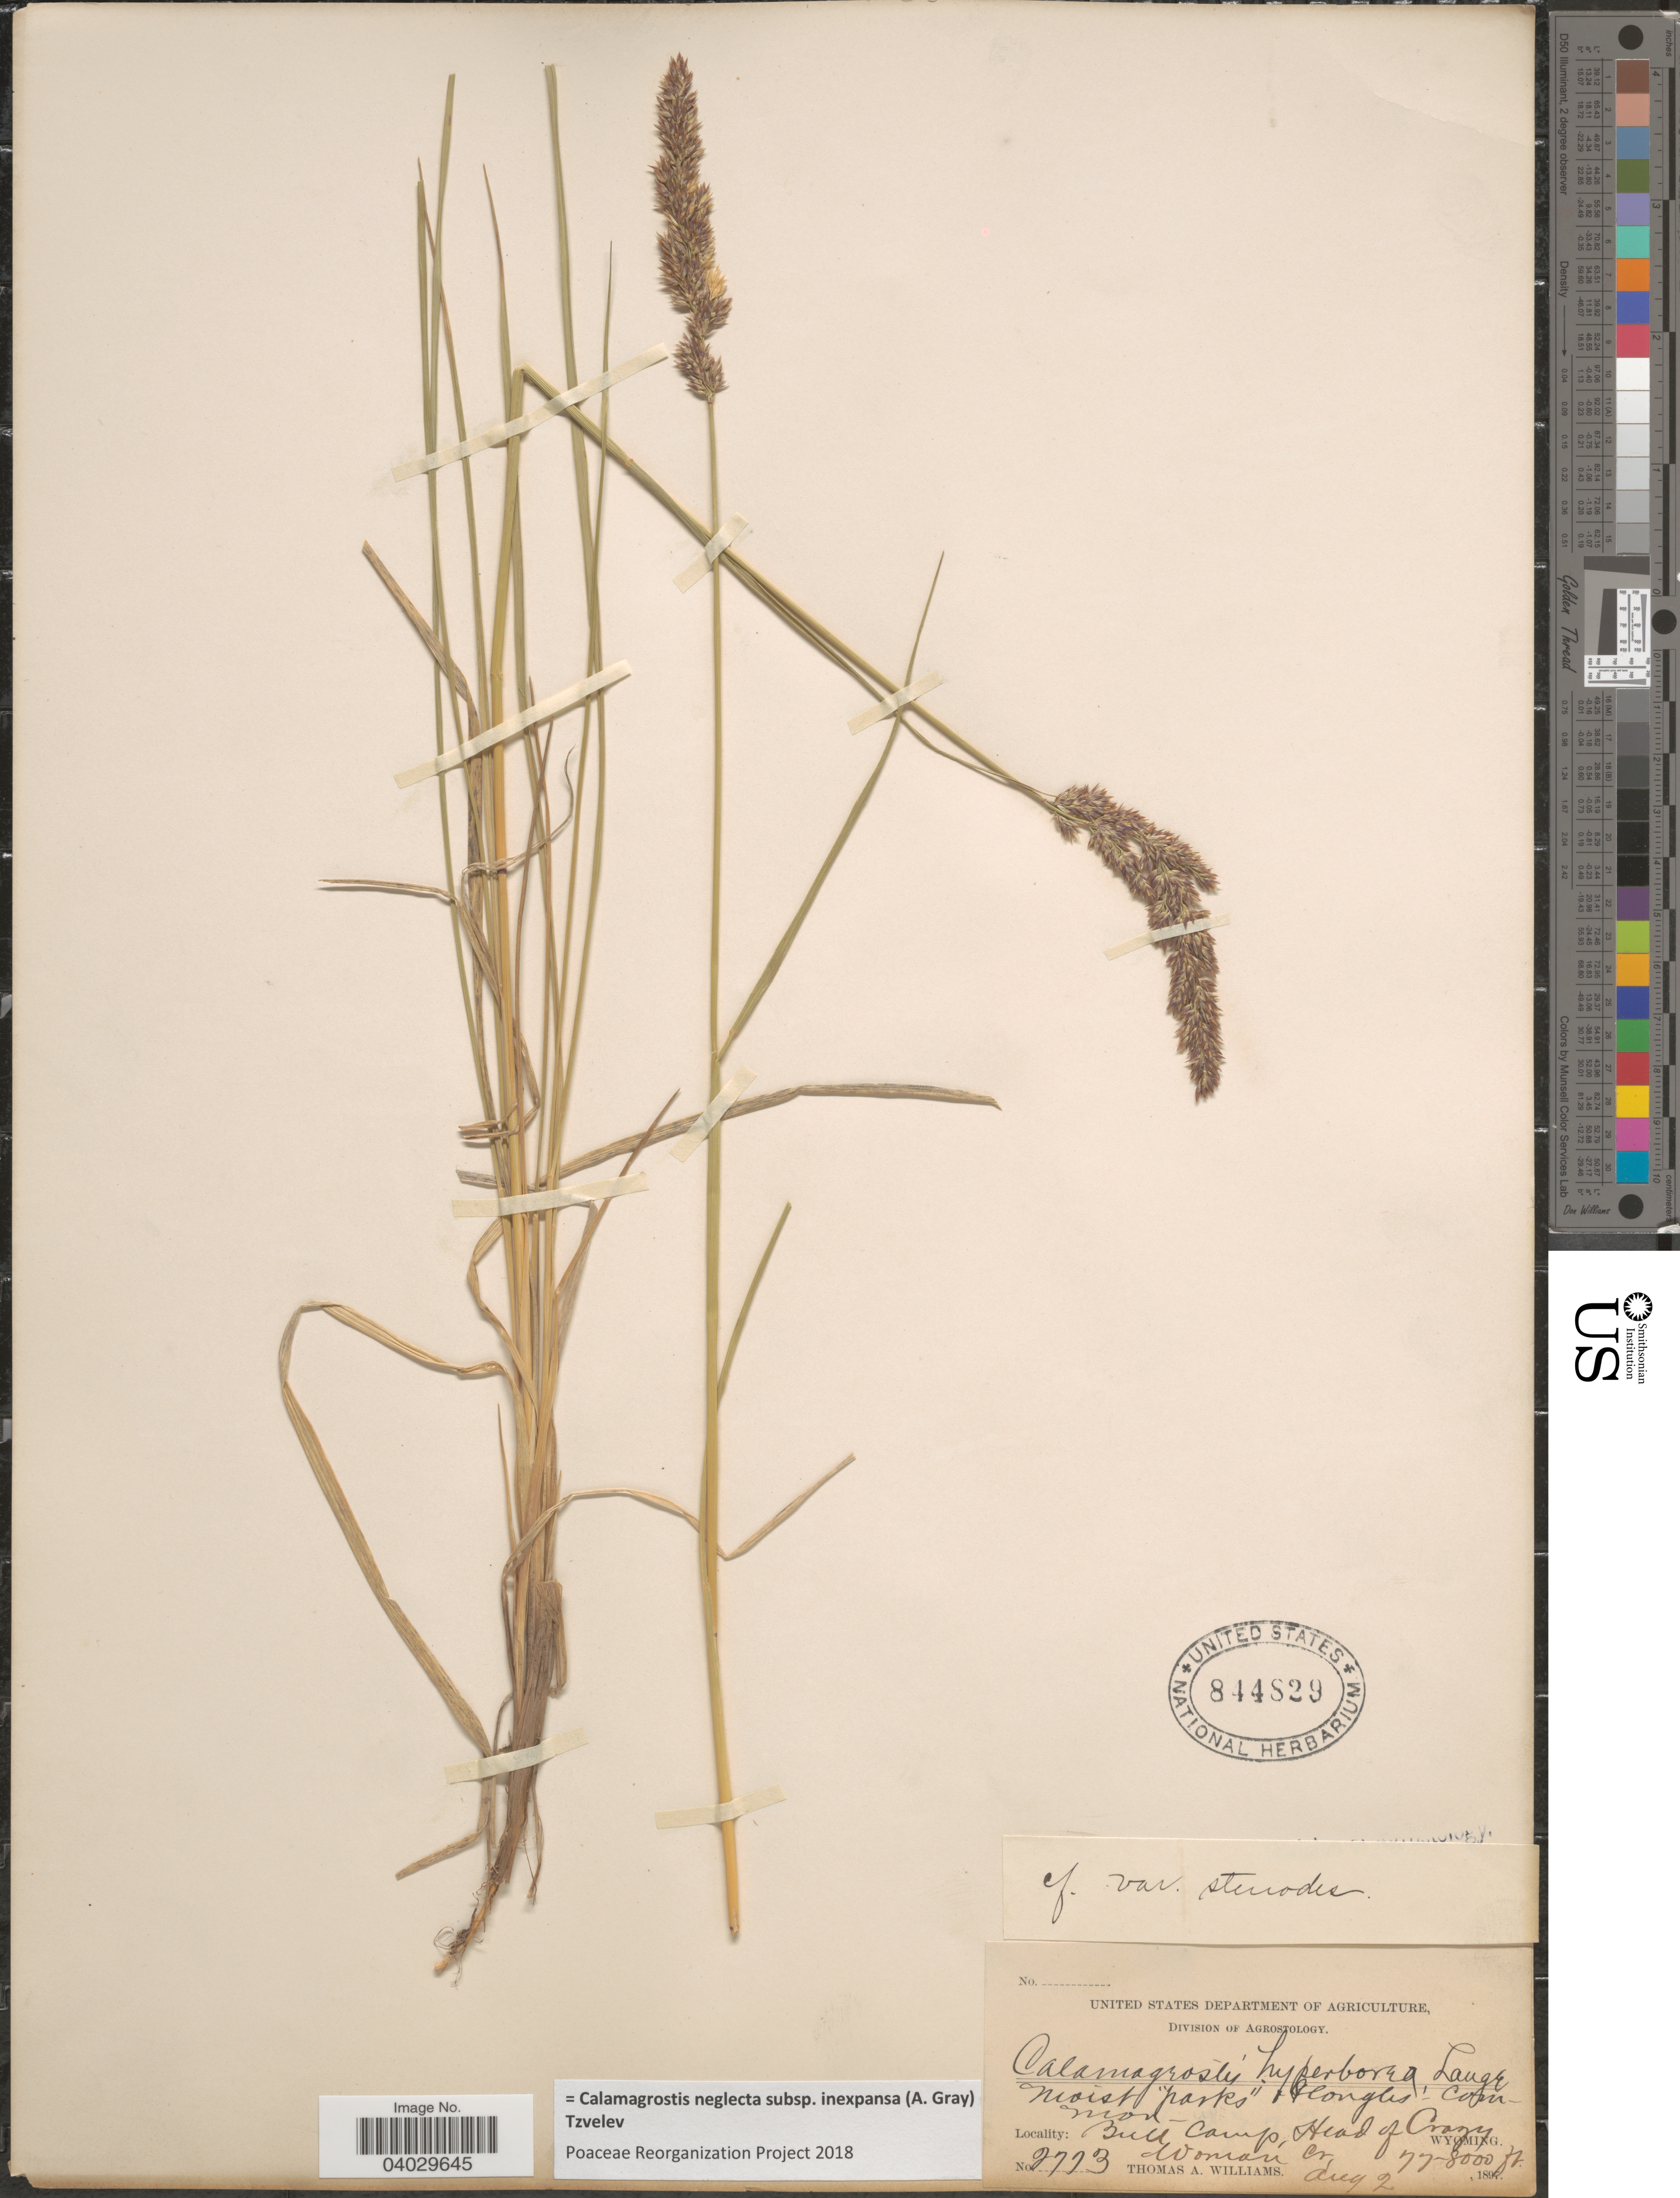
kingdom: Plantae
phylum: Tracheophyta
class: Liliopsida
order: Poales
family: Poaceae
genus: Calamagrostis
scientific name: Calamagrostis neglecta subsp. inexpansa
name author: (A. Gray) Tzvelev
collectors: T. A. Williams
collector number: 2773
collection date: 1897-08-02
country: United States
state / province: Wyoming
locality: Bull Camp, head of Crazy Woman Cr.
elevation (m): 2347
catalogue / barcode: US 844829